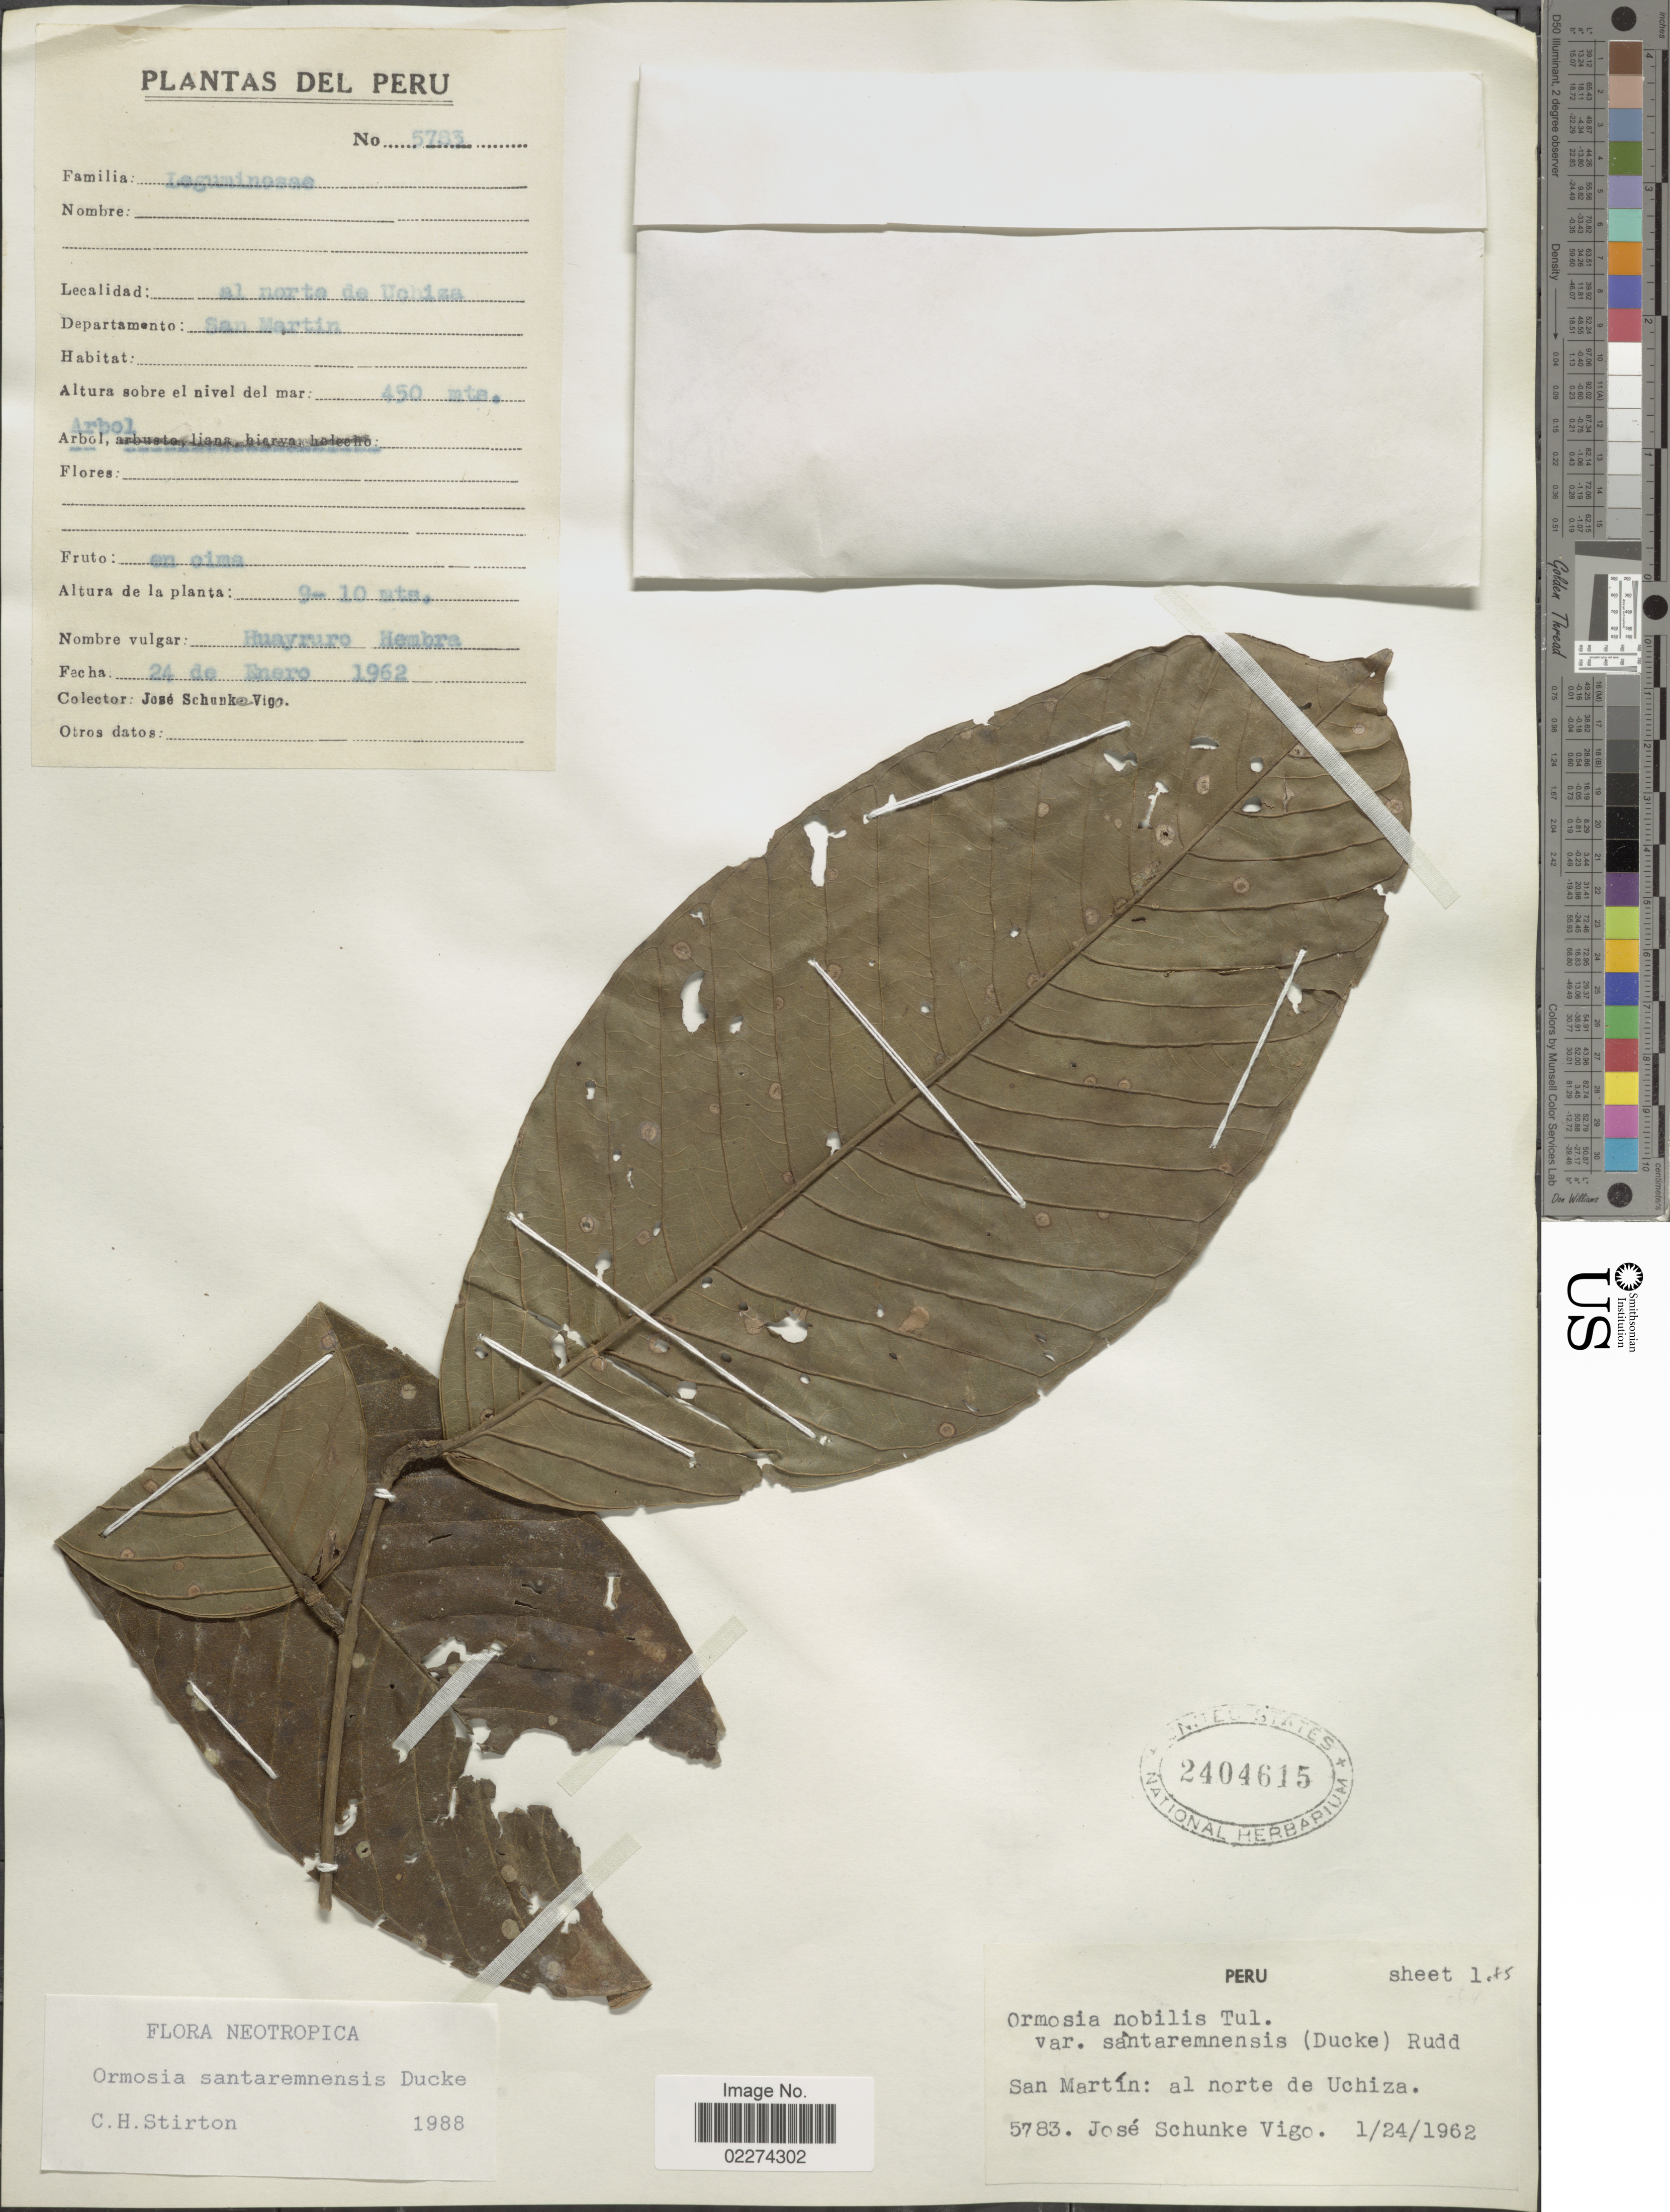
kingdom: Plantae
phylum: Tracheophyta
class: Magnoliopsida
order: Fabales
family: Fabaceae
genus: Ormosia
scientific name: Ormosia santaremnensis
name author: Ducke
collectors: J. Schunke Vigo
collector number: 5783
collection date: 1962-01-24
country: Peru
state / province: San Martín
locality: Departamento: San Martin: al norte de Uchiza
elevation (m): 450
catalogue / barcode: US 2404615